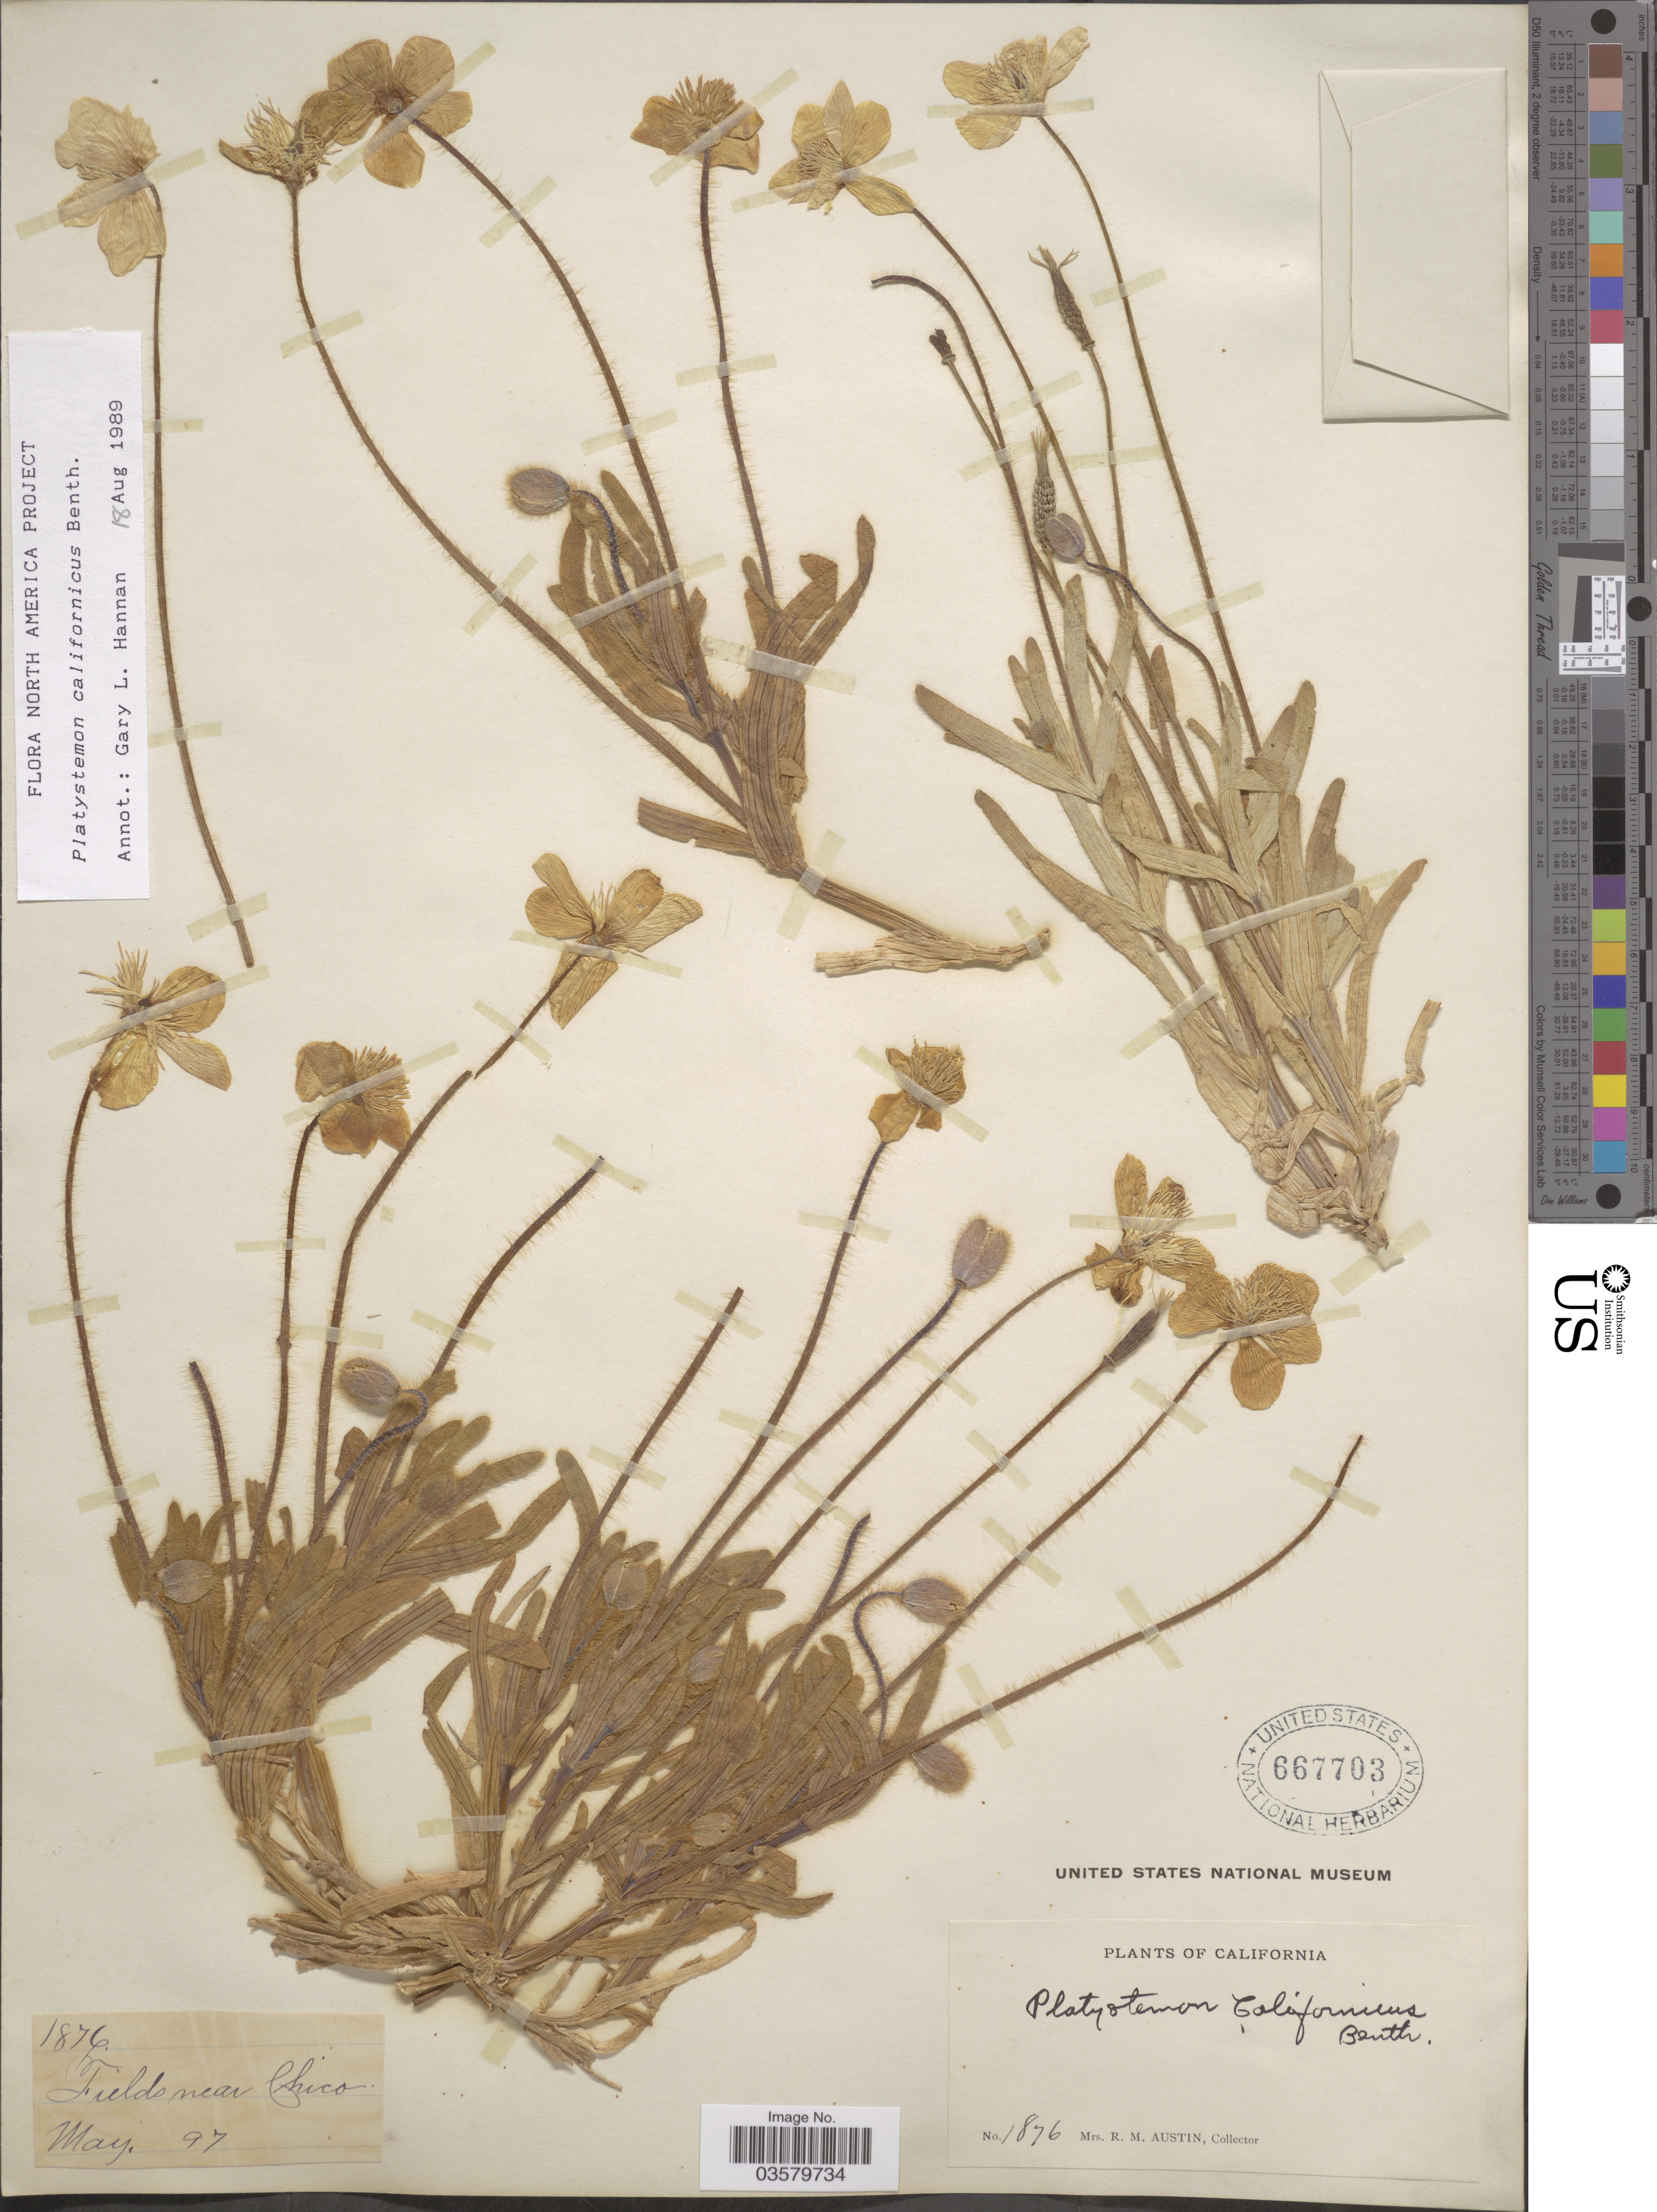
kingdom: Plantae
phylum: Tracheophyta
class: Magnoliopsida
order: Ranunculales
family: Papaveraceae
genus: Platystemon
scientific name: Platystemon californicus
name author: Benth.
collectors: R. Austin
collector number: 1876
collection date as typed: Transcribed d/m/y: /5/97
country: United States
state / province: California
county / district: Butte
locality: Fields near Chico.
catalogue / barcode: US 667703